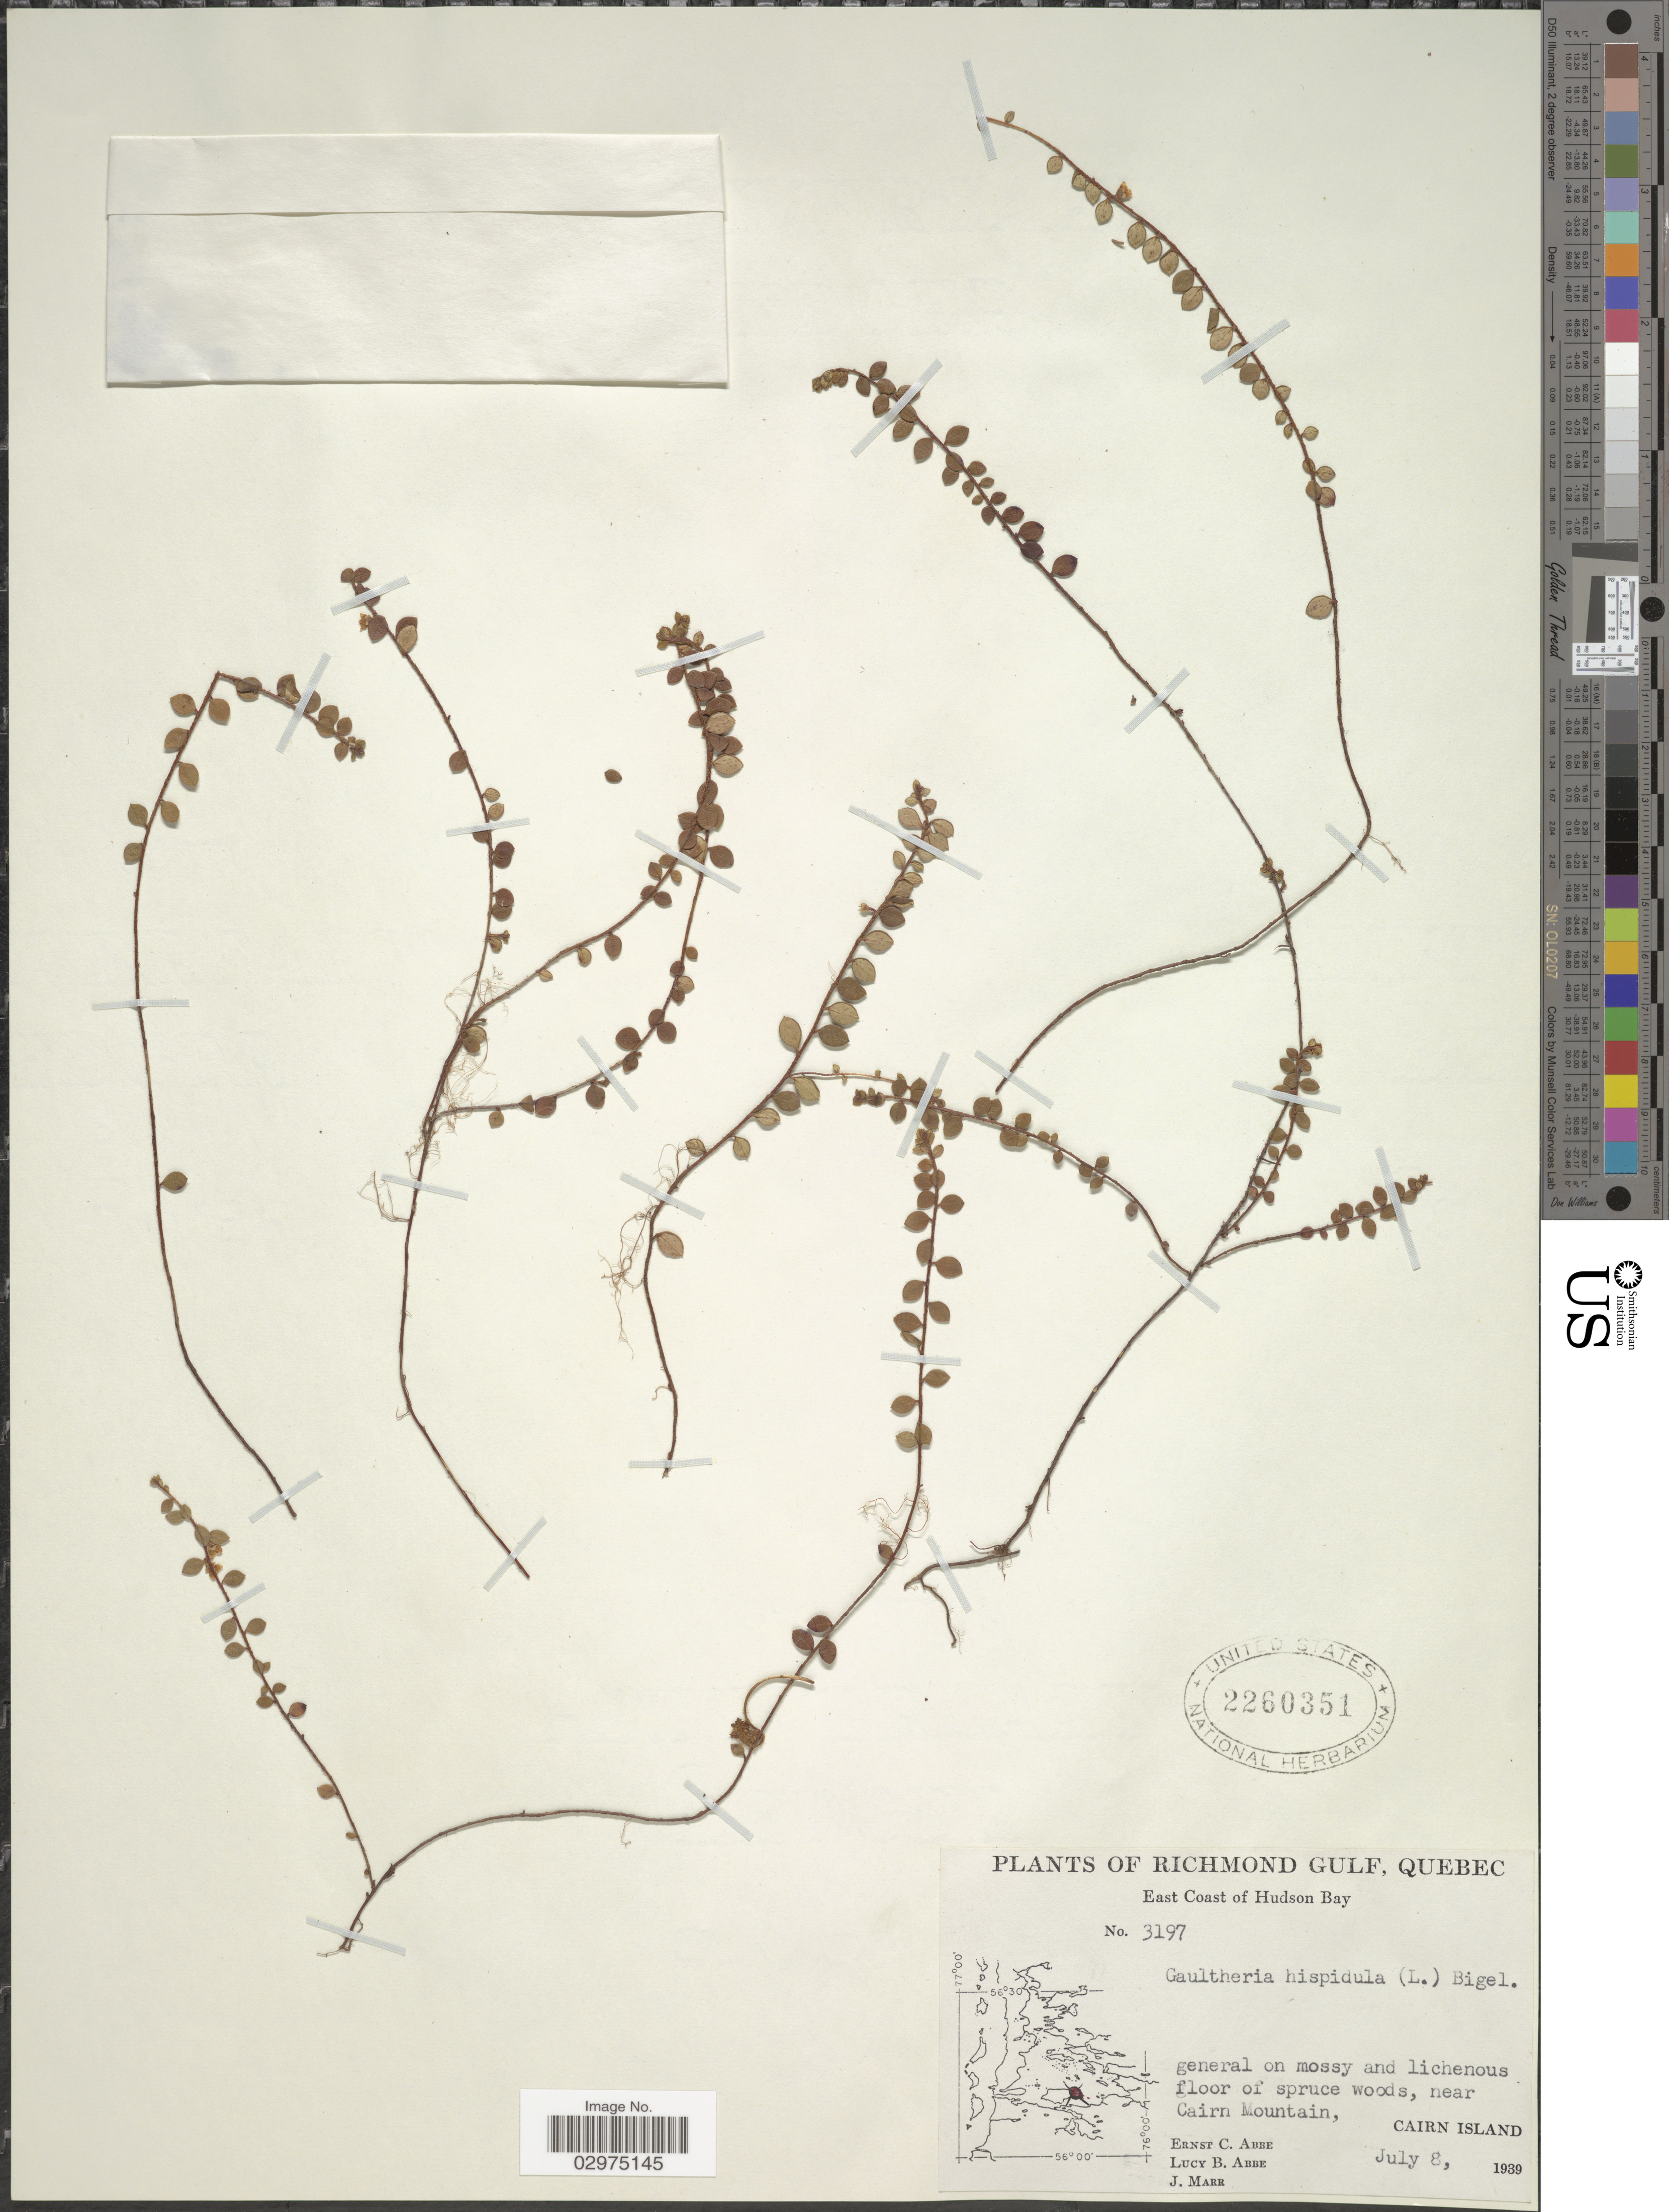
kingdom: Plantae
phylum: Tracheophyta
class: Magnoliopsida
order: Ericales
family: Ericaceae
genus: Gaultheria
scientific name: Gaultheria hispidula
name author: (L.) Muhl. ex Bigelow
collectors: E. C. Abbe, L. B. Abbe & J. Marr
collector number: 3197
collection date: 1939-07-08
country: Canada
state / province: Quebec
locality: East Coast of Hudson Bay, near Cairn Mountain, Cairn Island.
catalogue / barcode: US 2260351